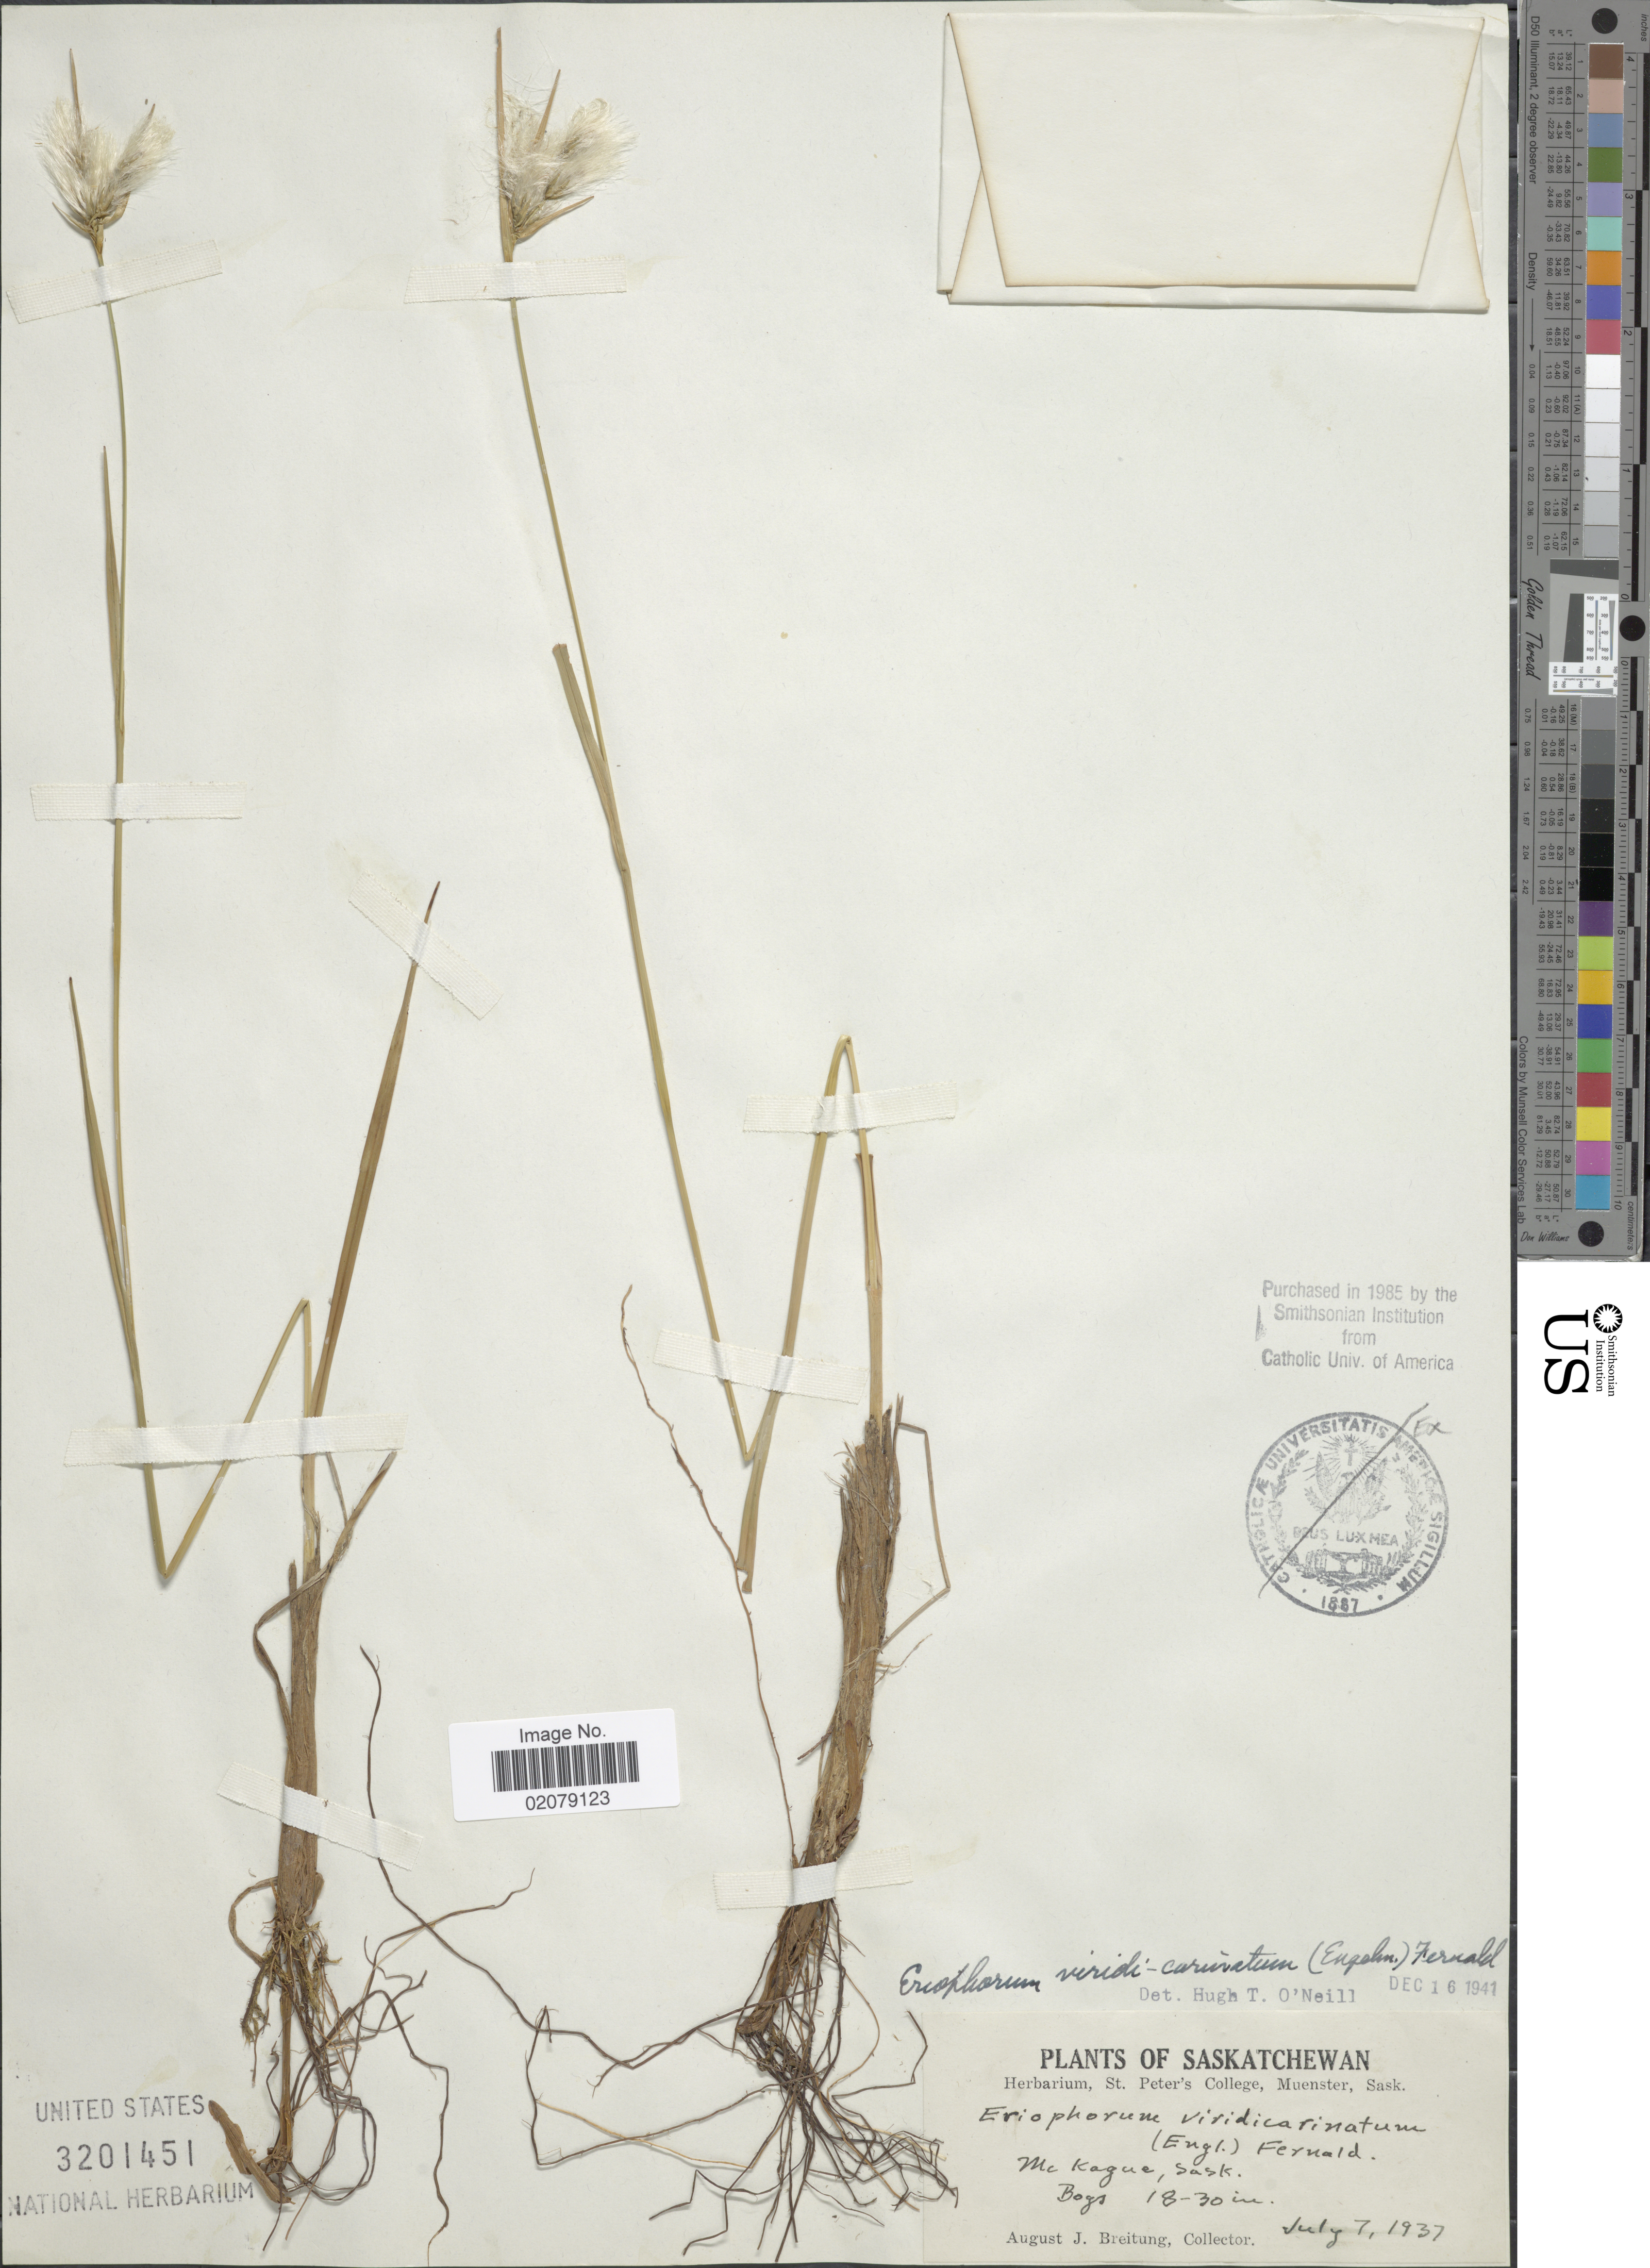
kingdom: Plantae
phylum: Tracheophyta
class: Liliopsida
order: Poales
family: Cyperaceae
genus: Eriophorum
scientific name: Eriophorum viridicarinatum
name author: (Englem.) Fernald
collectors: A. Breitung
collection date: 1937-07-07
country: Canada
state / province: Saskatchewan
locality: McKague, Sask.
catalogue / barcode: US 3201451